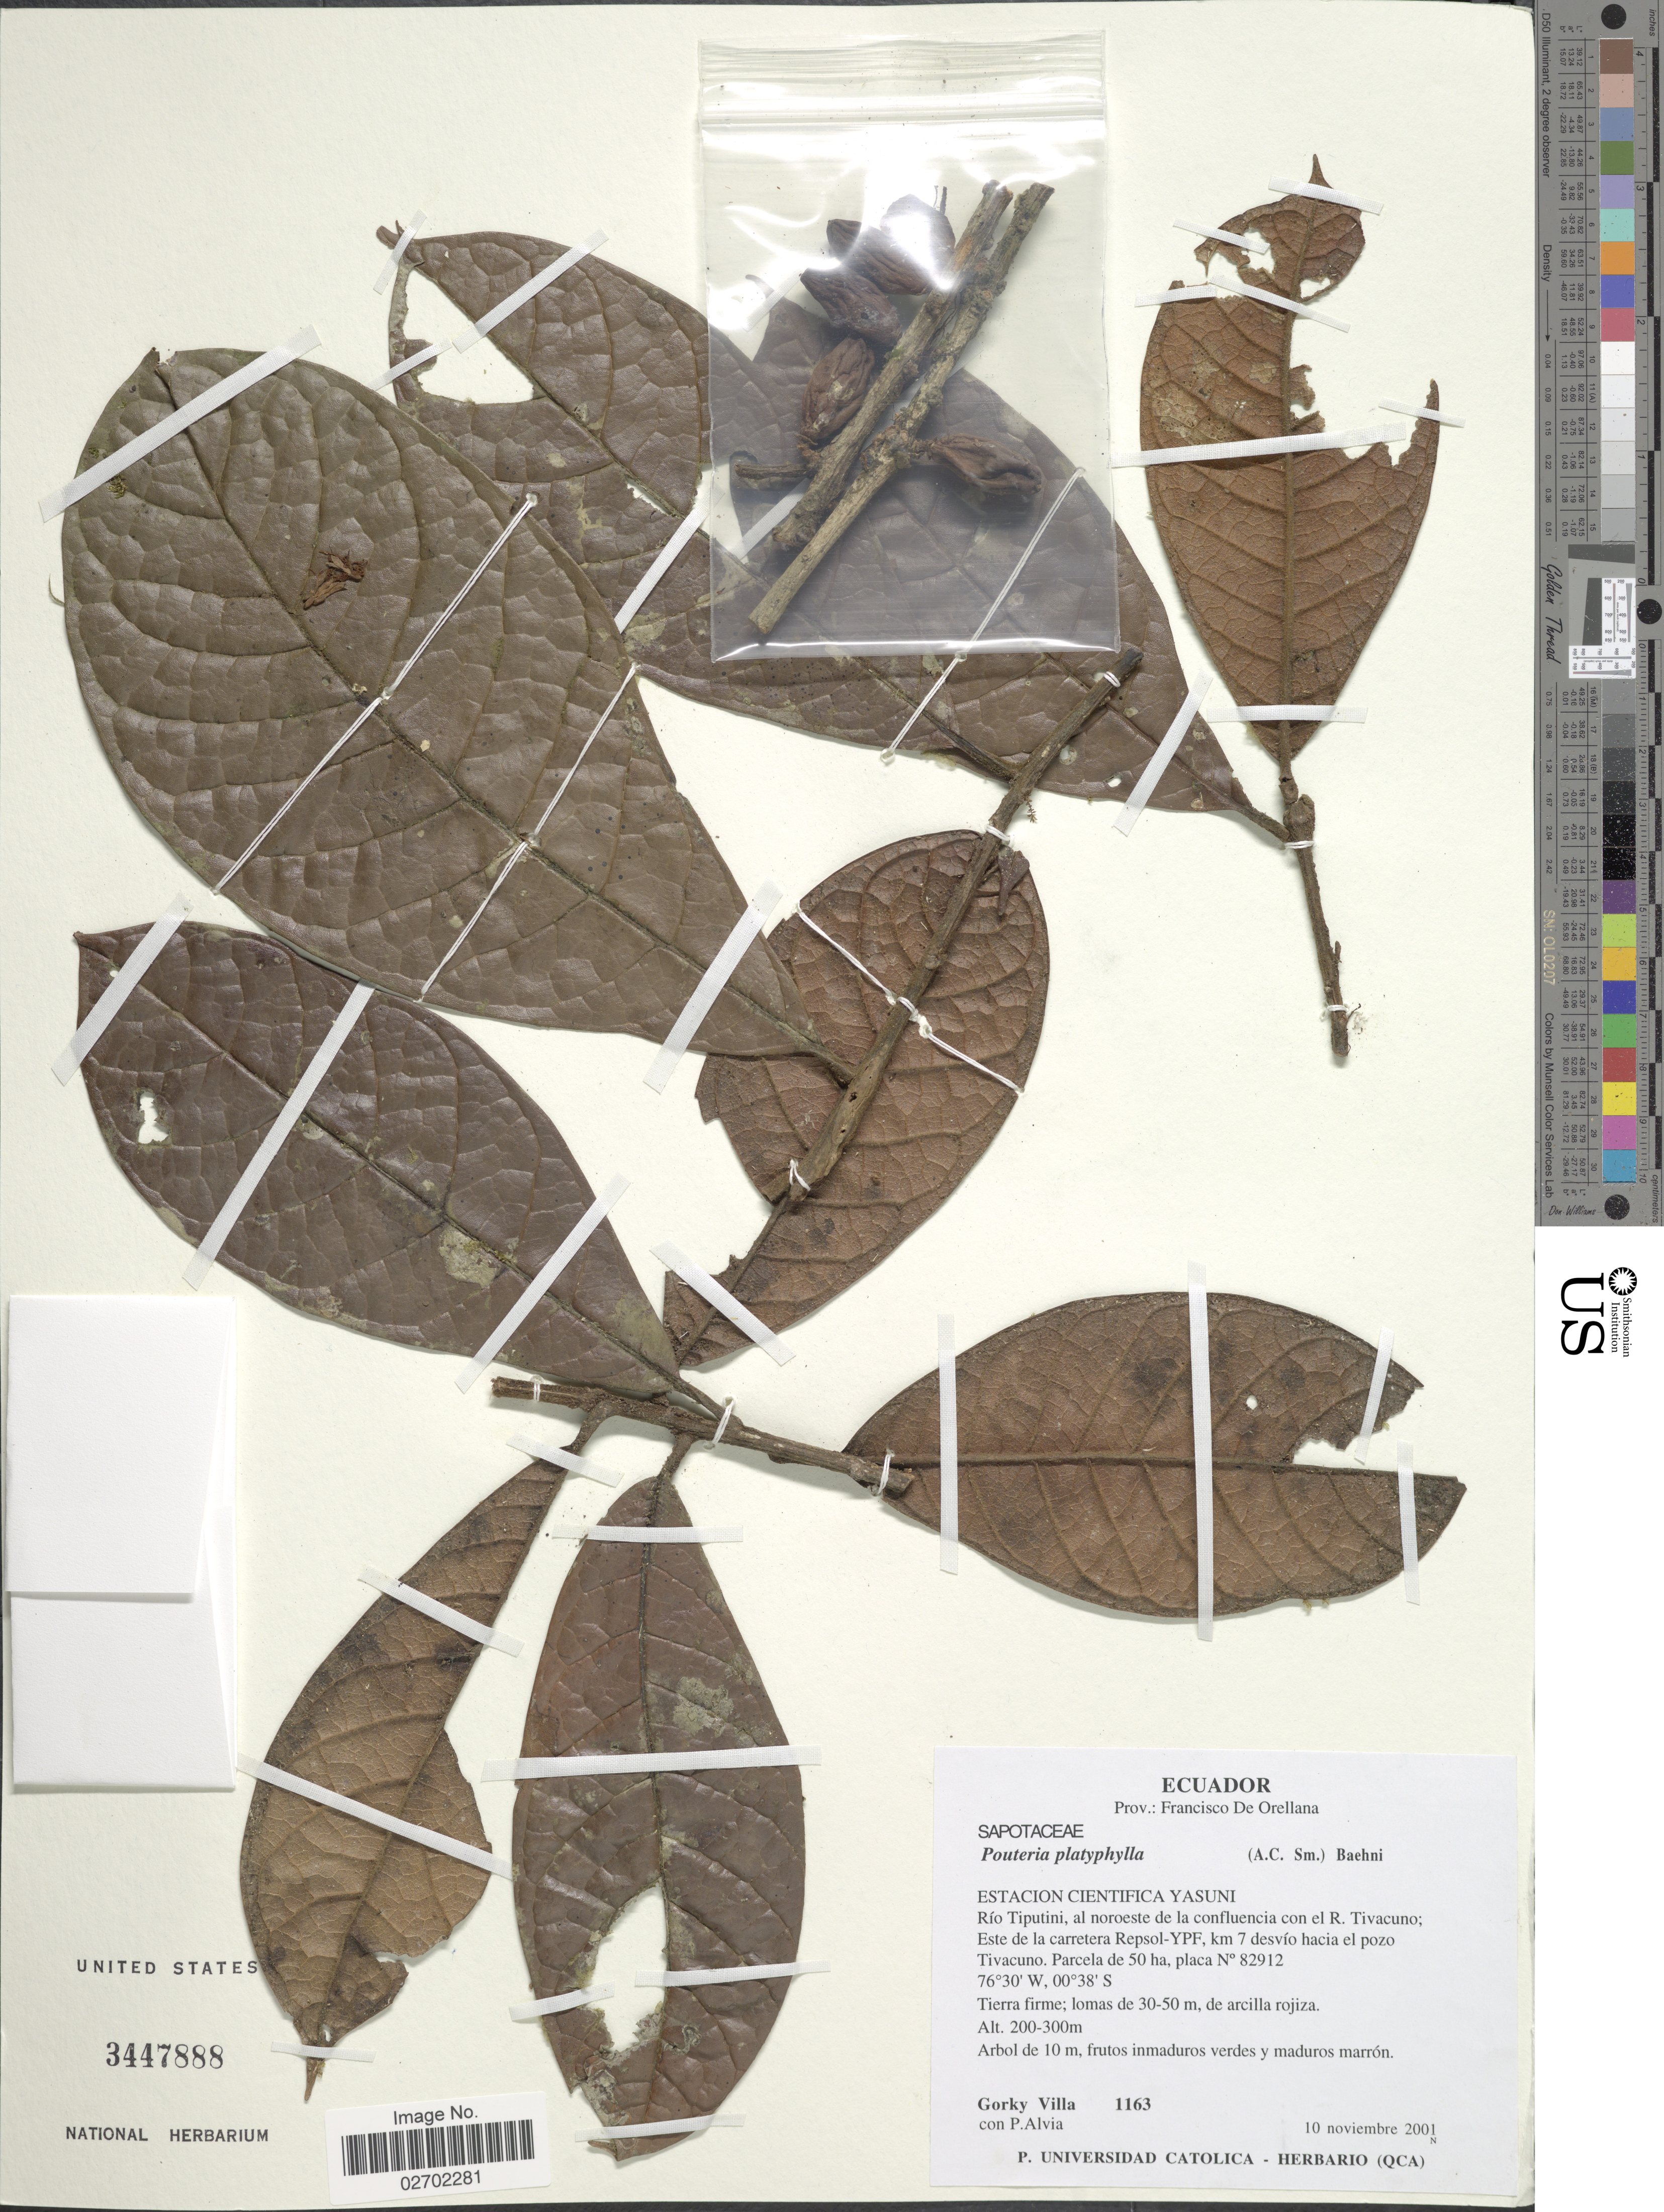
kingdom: Plantae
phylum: Tracheophyta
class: Magnoliopsida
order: Ericales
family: Sapotaceae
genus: Pouteria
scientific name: Pouteria platyphylla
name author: (A.C. Sm.) Baehni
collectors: G. Villa & P. Alvia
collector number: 1163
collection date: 2001-11-10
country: Ecuador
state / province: Orellana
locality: Prov.: Francisco De Orellana, Estacion Cientifica Yasuni, Río Tiputini, al noroeste de la confluencia con el R. Tivacuno; Este de la carretera Repsol-YPF, km 7 desvío hacia el pozo Tivacuno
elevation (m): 200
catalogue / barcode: US 3447888